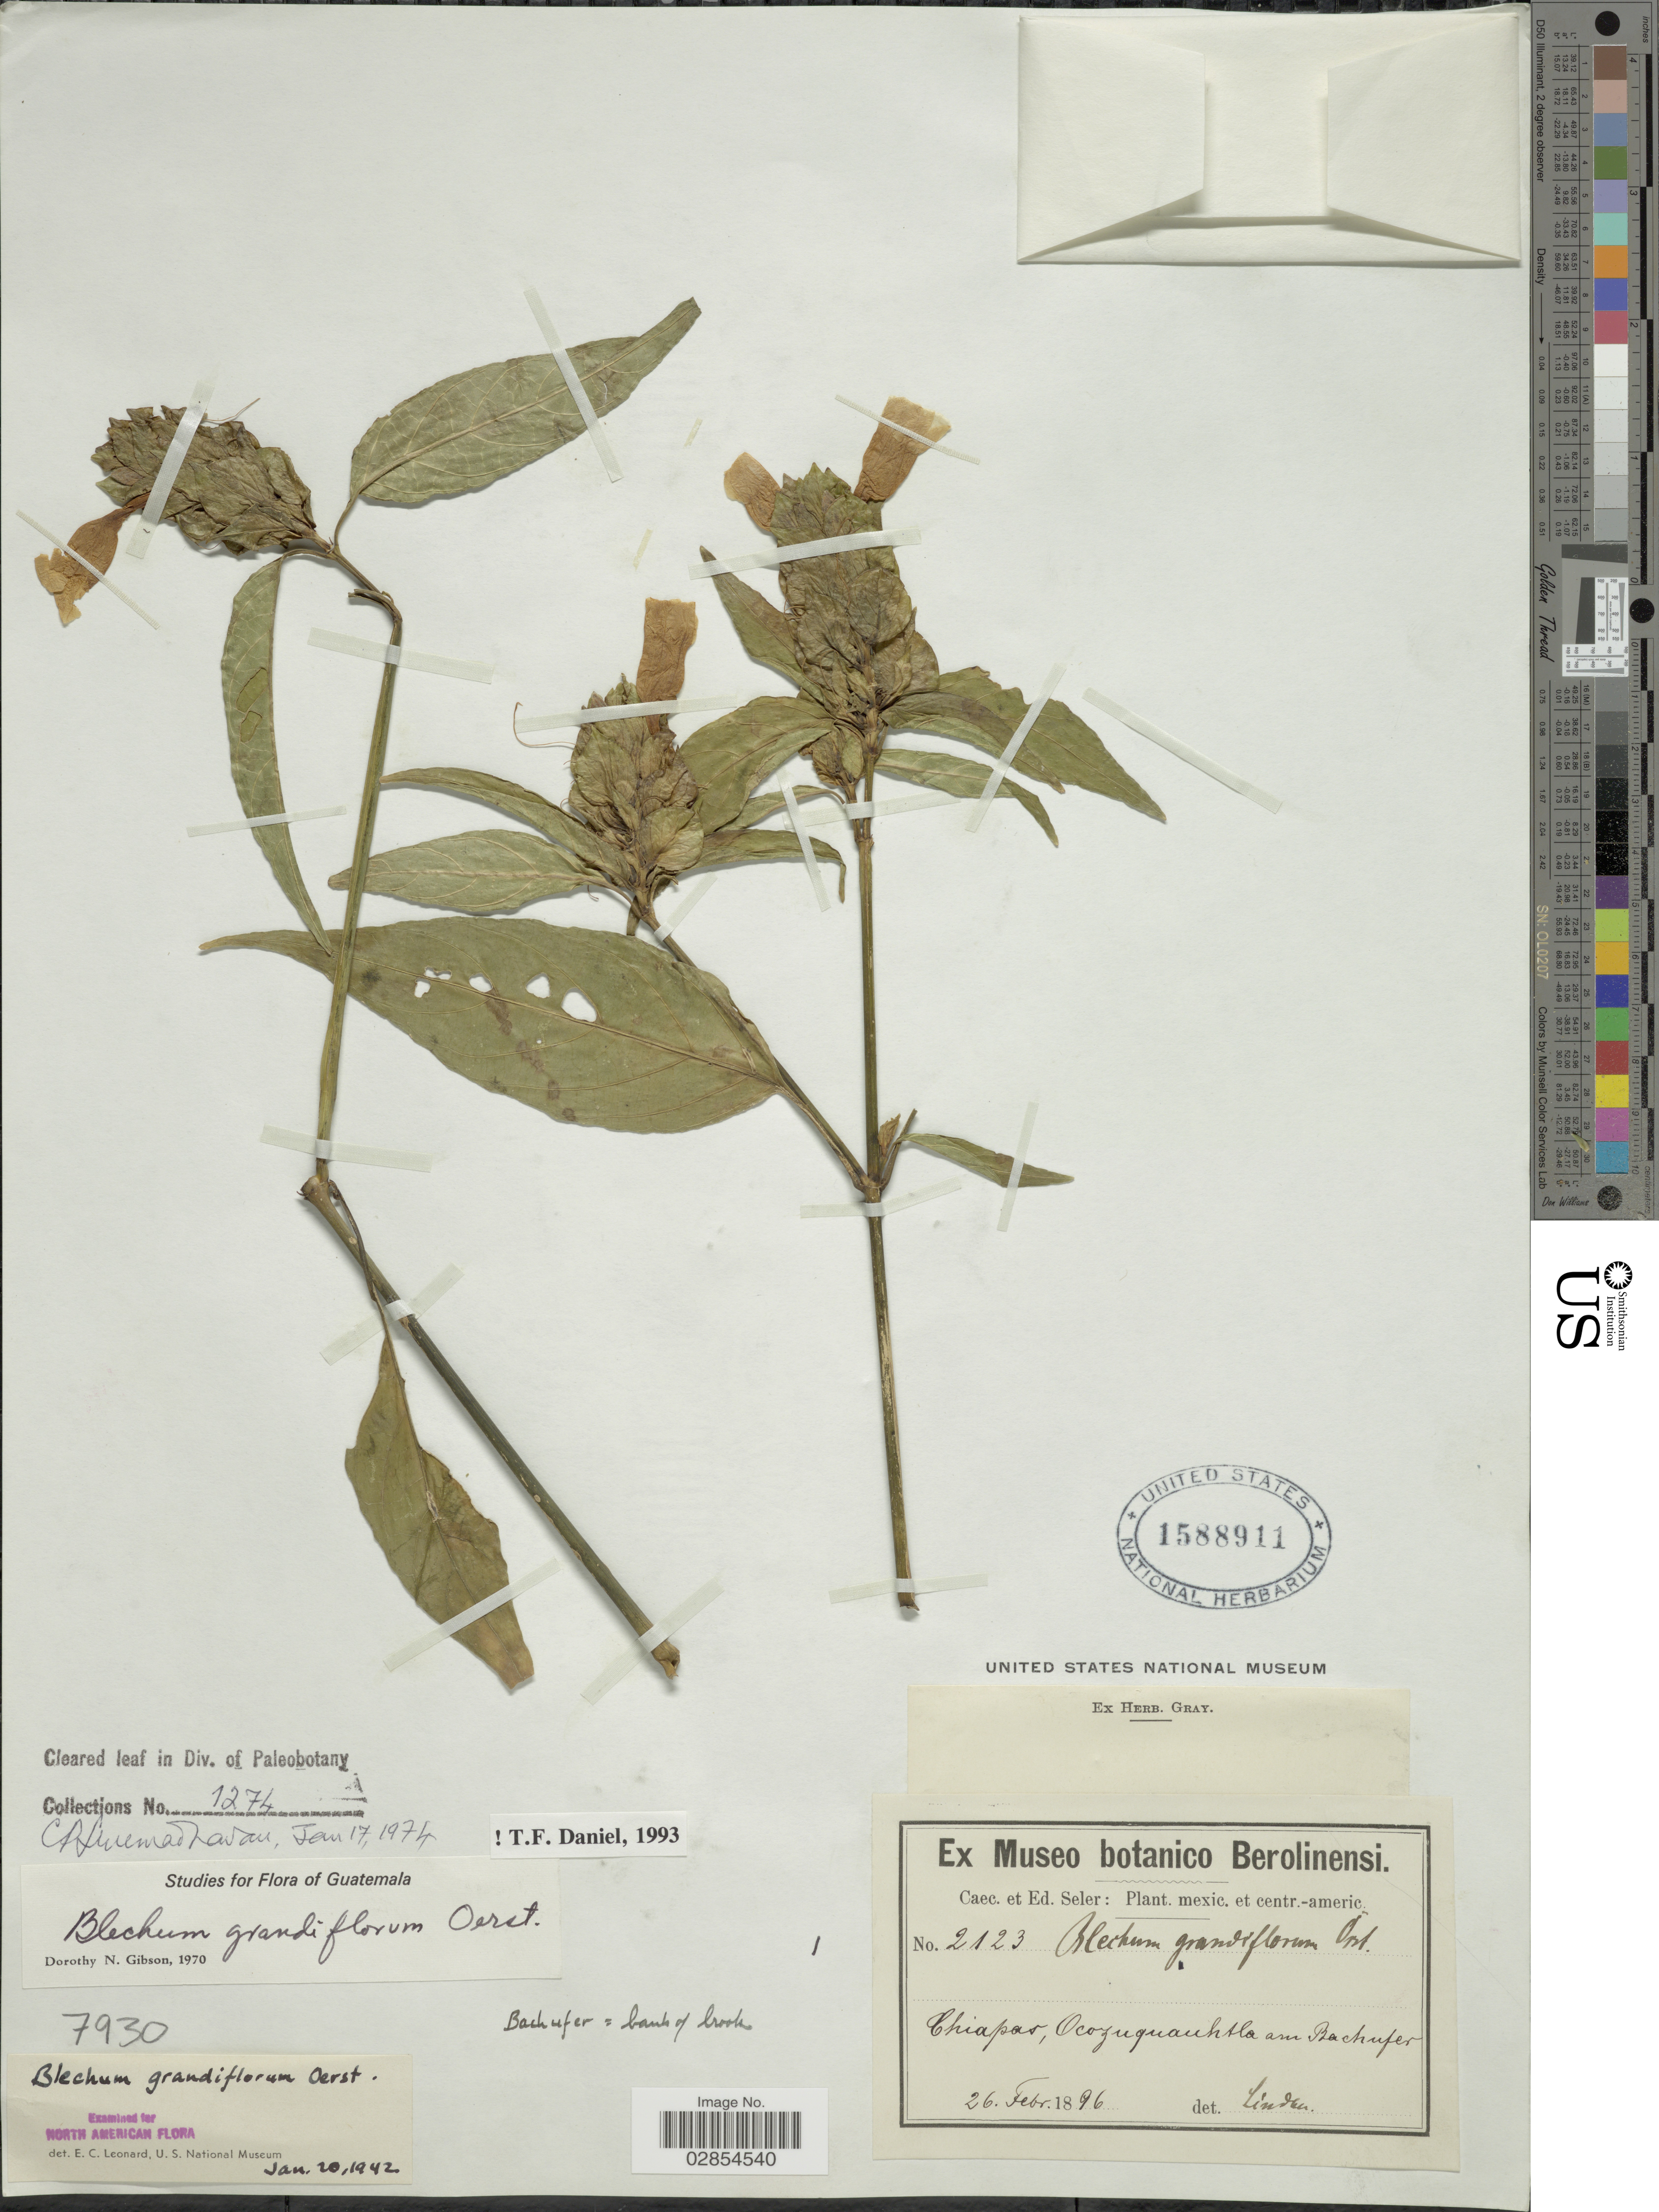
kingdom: Plantae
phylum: Tracheophyta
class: Magnoliopsida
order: Lamiales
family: Acanthaceae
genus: Blechum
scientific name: Blechum grandiflorum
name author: Oerst.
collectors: ex Caec. et Ed Seler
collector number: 2123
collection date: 1896-02-26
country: Mexico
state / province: Chiapas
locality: Chiapas, Ocozuquauhtla am Bachufer.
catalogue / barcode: US 1588911